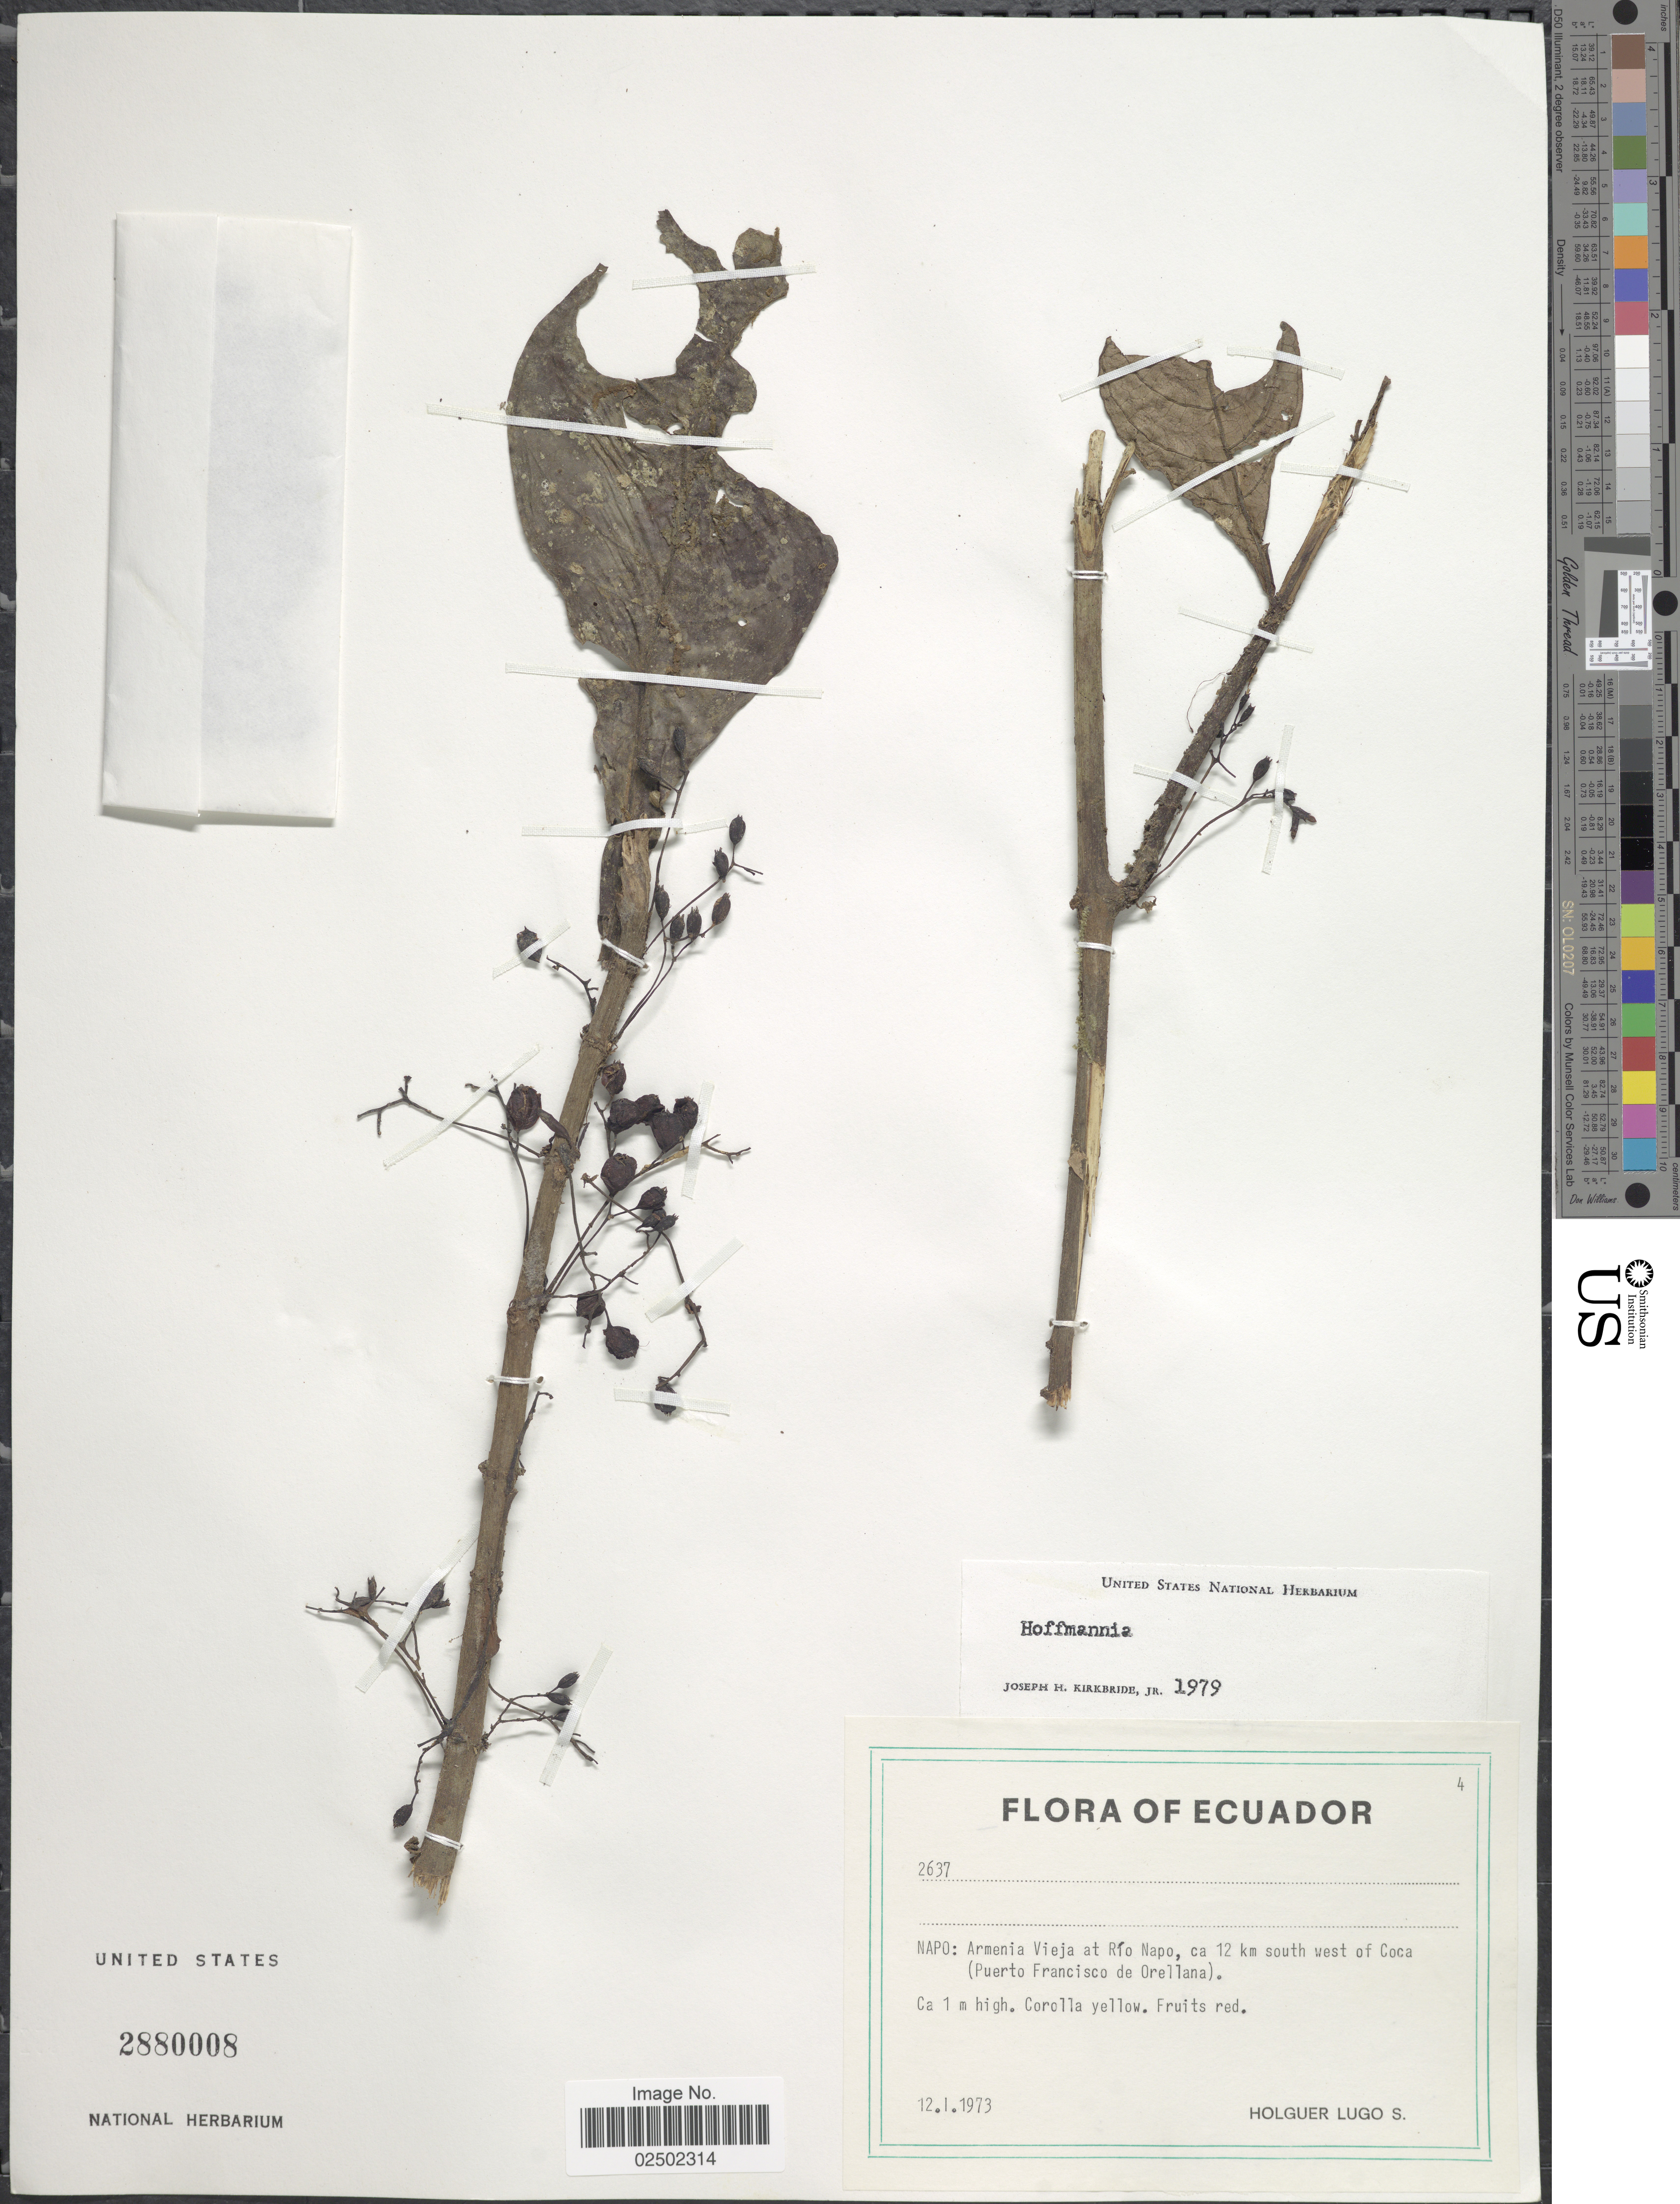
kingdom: Plantae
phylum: Tracheophyta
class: Magnoliopsida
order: Gentianales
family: Rubiaceae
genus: Hoffmannia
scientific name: Hoffmannia sp.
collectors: H. Lugo S.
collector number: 2637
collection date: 1973-01-12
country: Ecuador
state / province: Napo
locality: Napo: Armenia Vieja at Rio Napo, 12 km southwest of Coca (Puerto Francisco de Orellana)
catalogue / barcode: US 2880008